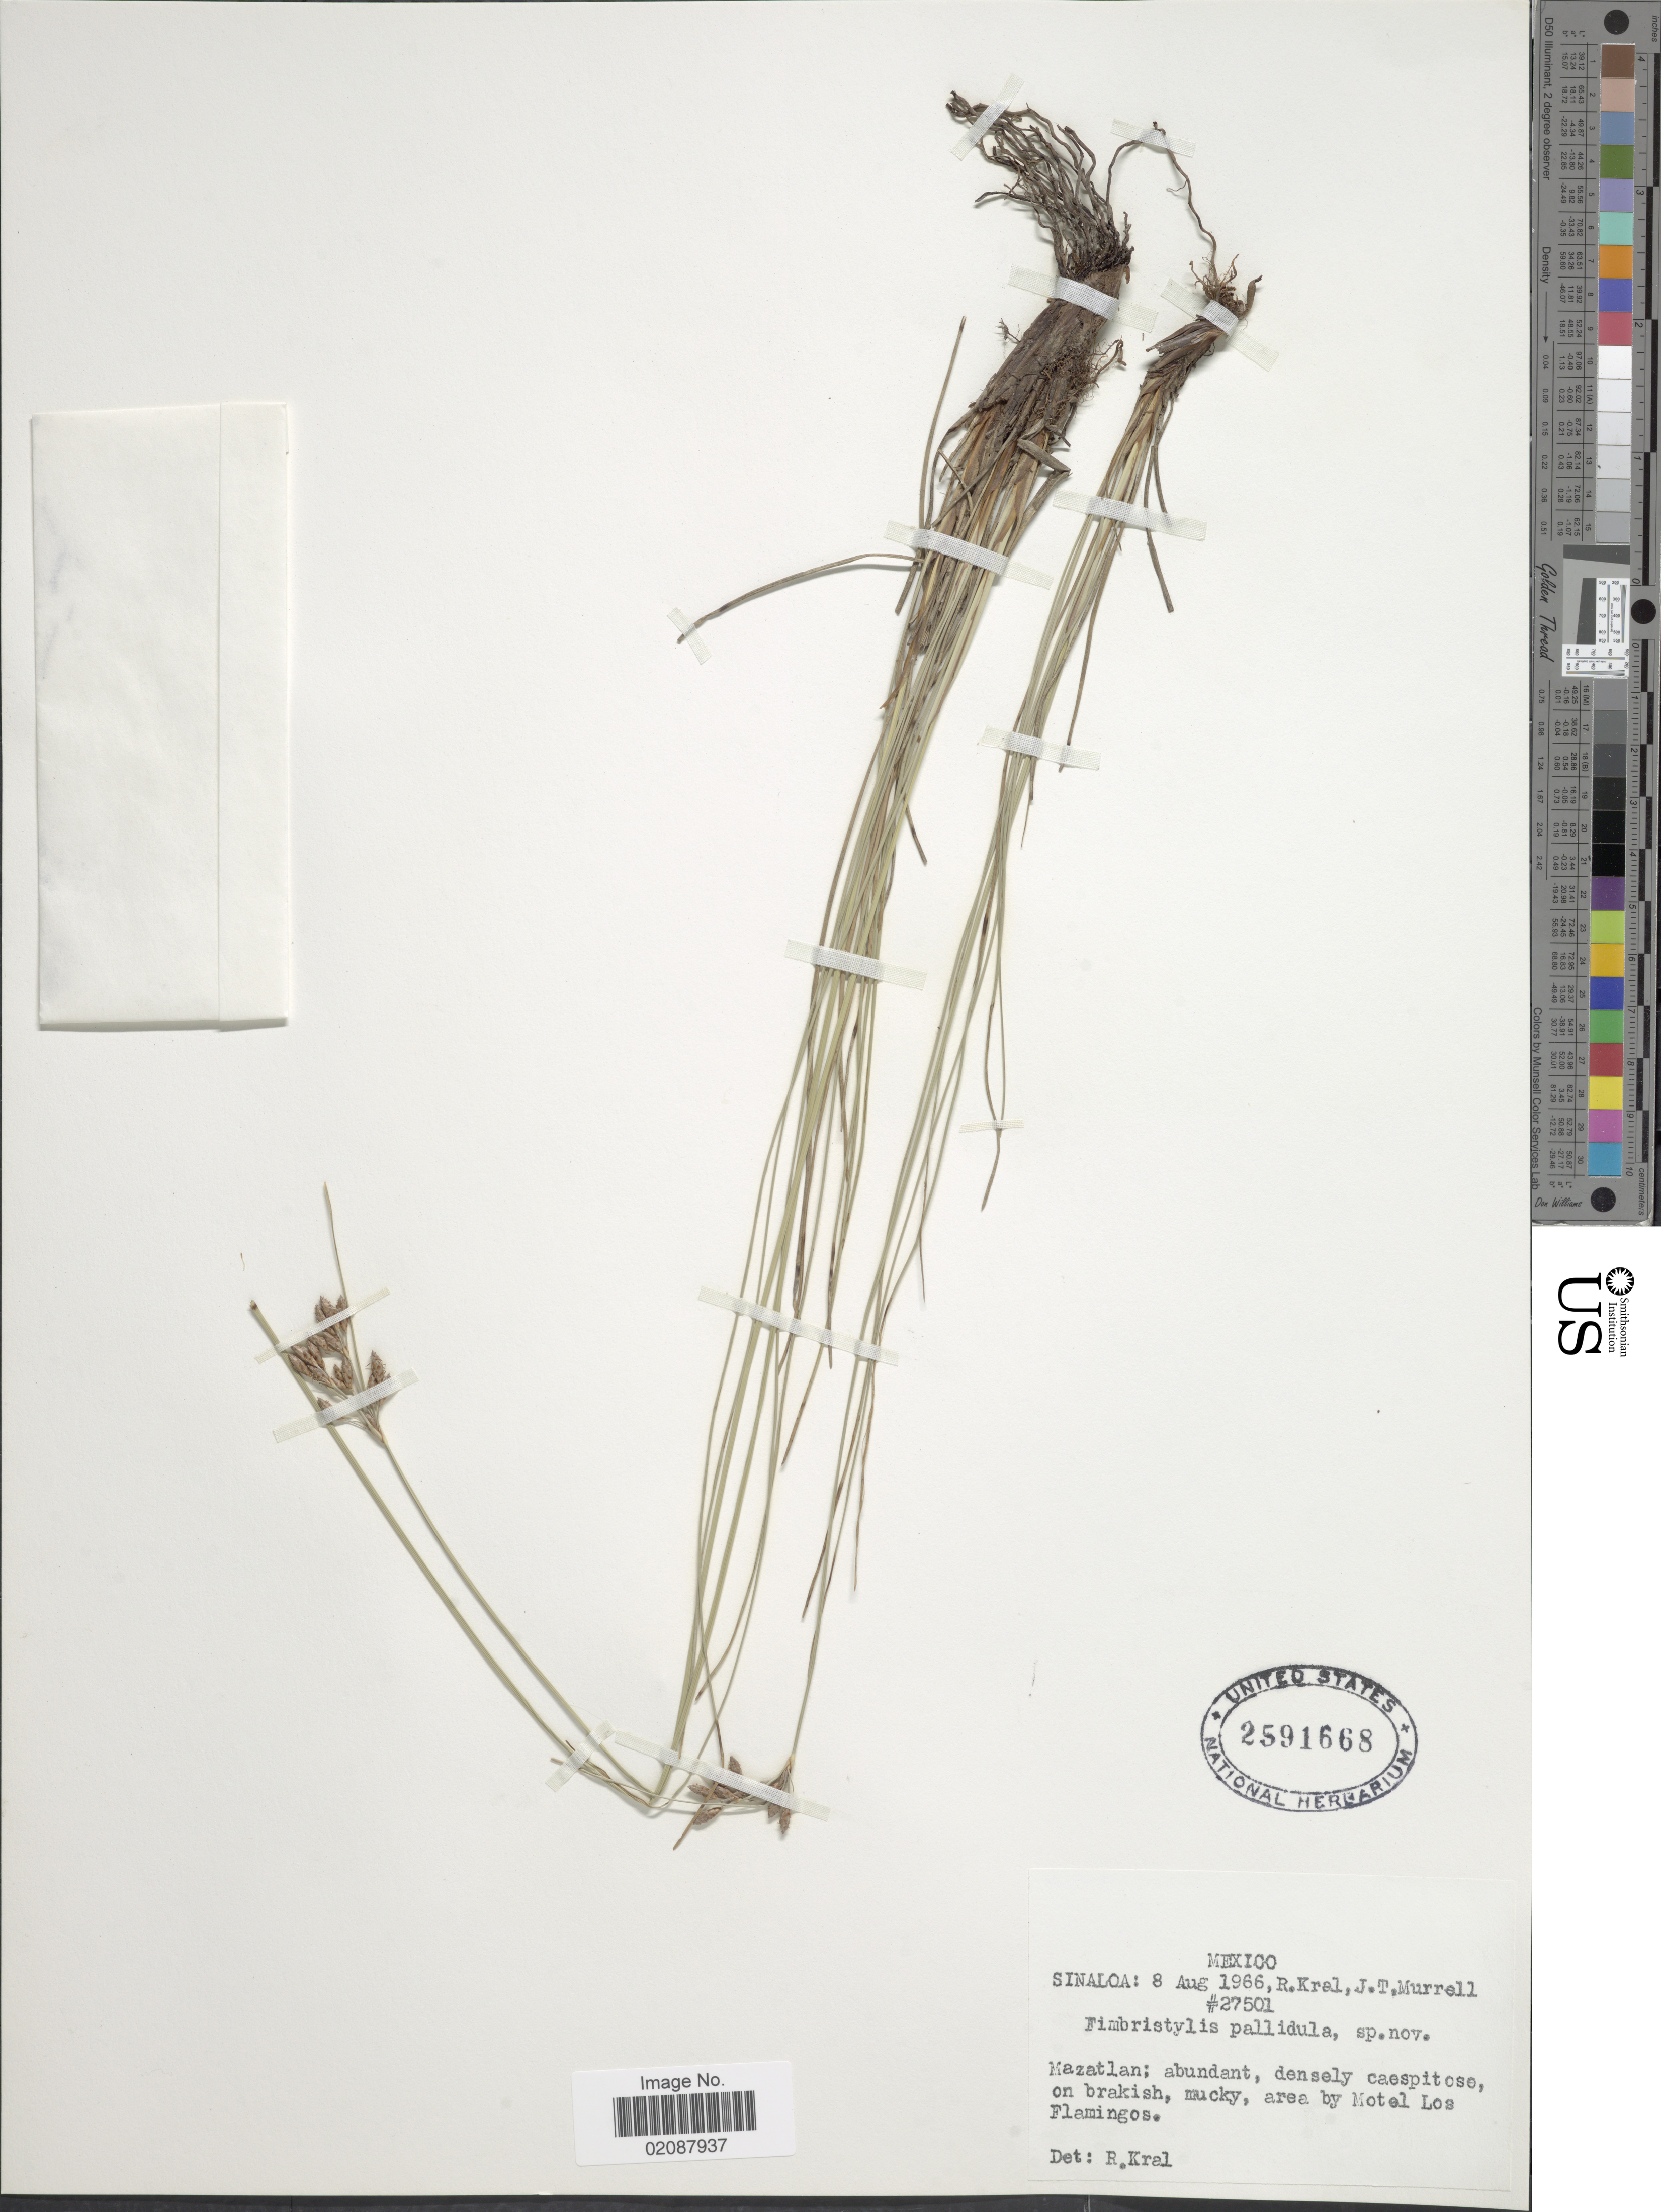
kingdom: Plantae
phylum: Tracheophyta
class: Liliopsida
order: Poales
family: Cyperaceae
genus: Fimbristylis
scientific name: Fimbristylis pallidula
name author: Kral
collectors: R. Kral & J. Murrell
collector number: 27501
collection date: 1966-08-08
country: Mexico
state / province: Sinaloa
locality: Mazatlan: abundant, densely caespitose, on brakish, mucky, area by Motel Los Flamingos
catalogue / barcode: US 2591668